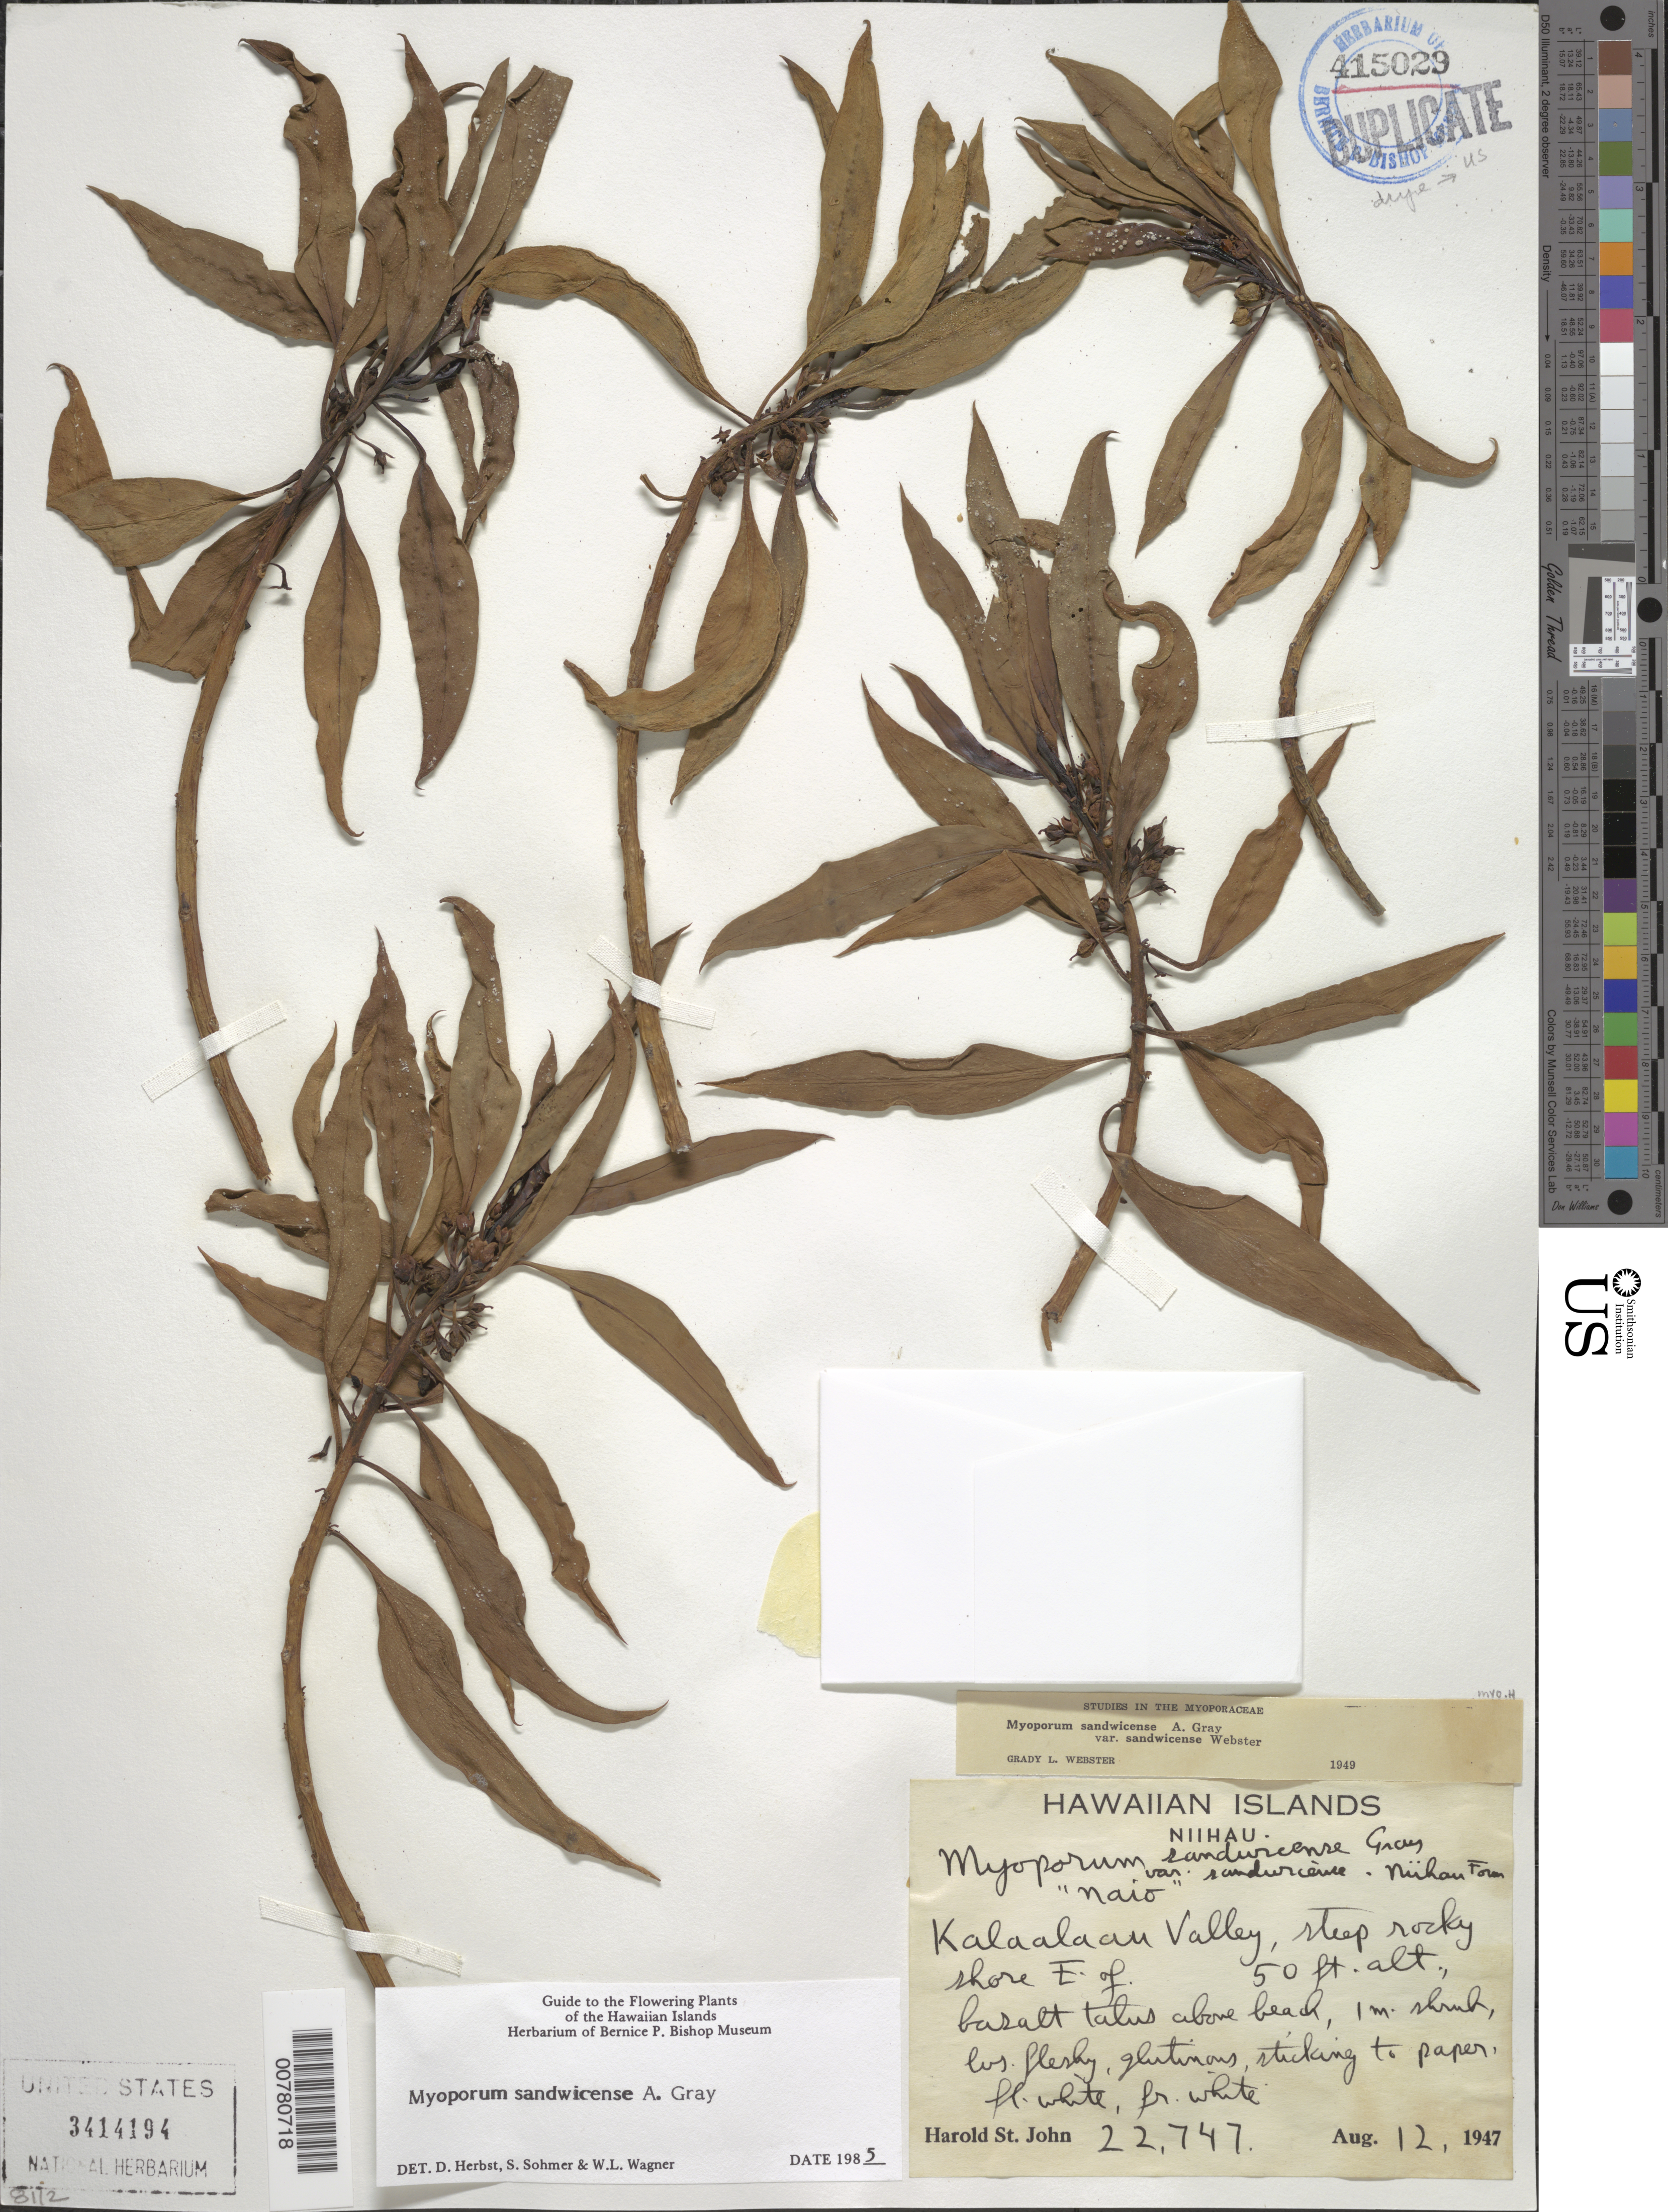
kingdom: Plantae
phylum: Tracheophyta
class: Magnoliopsida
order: Lamiales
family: Scrophulariaceae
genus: Myoporum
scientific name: Myoporum sandwicense subsp. sandwicense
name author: A. Gray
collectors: H. St. John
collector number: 22747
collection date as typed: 12 Aug 1947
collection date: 1947-08-12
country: United States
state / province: Hawaii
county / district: Kauai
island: Ni'ihau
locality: Kalaalaau Valley, steep rocky shore E of basalt talus above beach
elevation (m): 15.2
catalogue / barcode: US 3414194